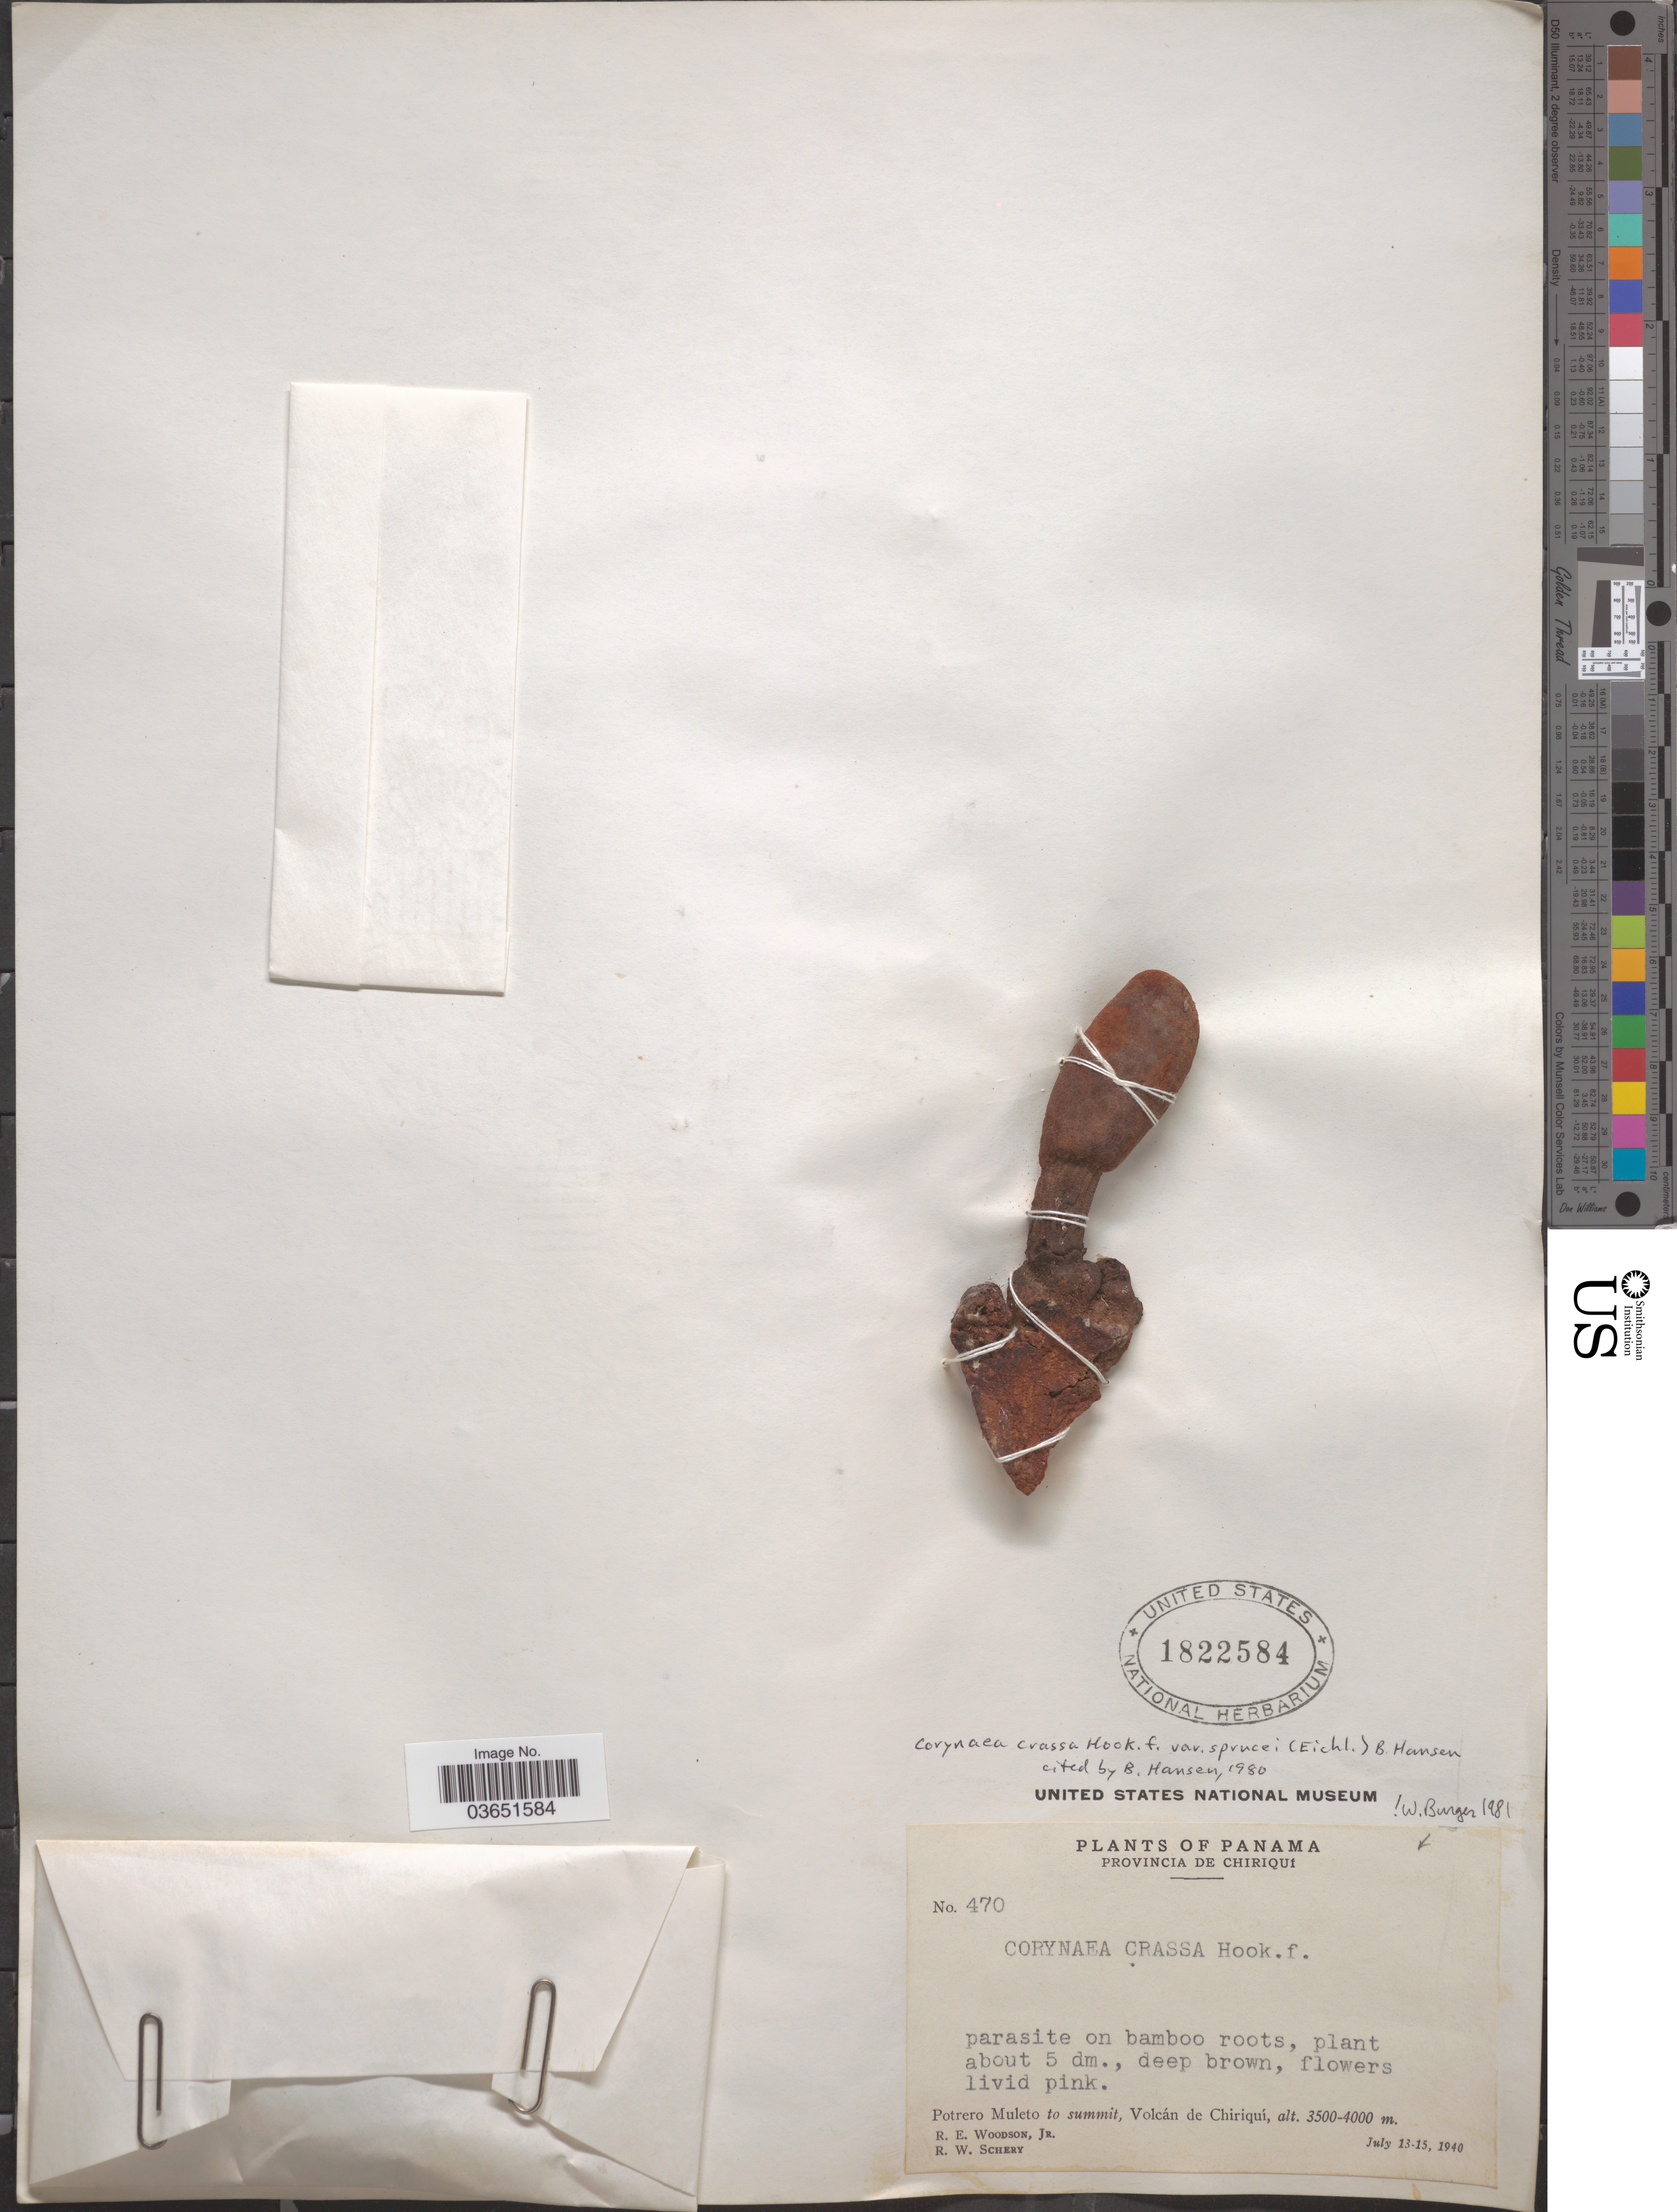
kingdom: Plantae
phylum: Tracheophyta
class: Magnoliopsida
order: Santalales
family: Balanophoraceae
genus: Corynaea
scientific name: Corynaea crassa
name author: Hook. f.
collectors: R. E. Woodson & R. W. Schery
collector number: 470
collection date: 1940-07-13/1940-07-15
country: Panama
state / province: Chiriqui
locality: Potrero Muleto to summit, Volcán de Chiriquí.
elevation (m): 3500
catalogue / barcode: US 1822584